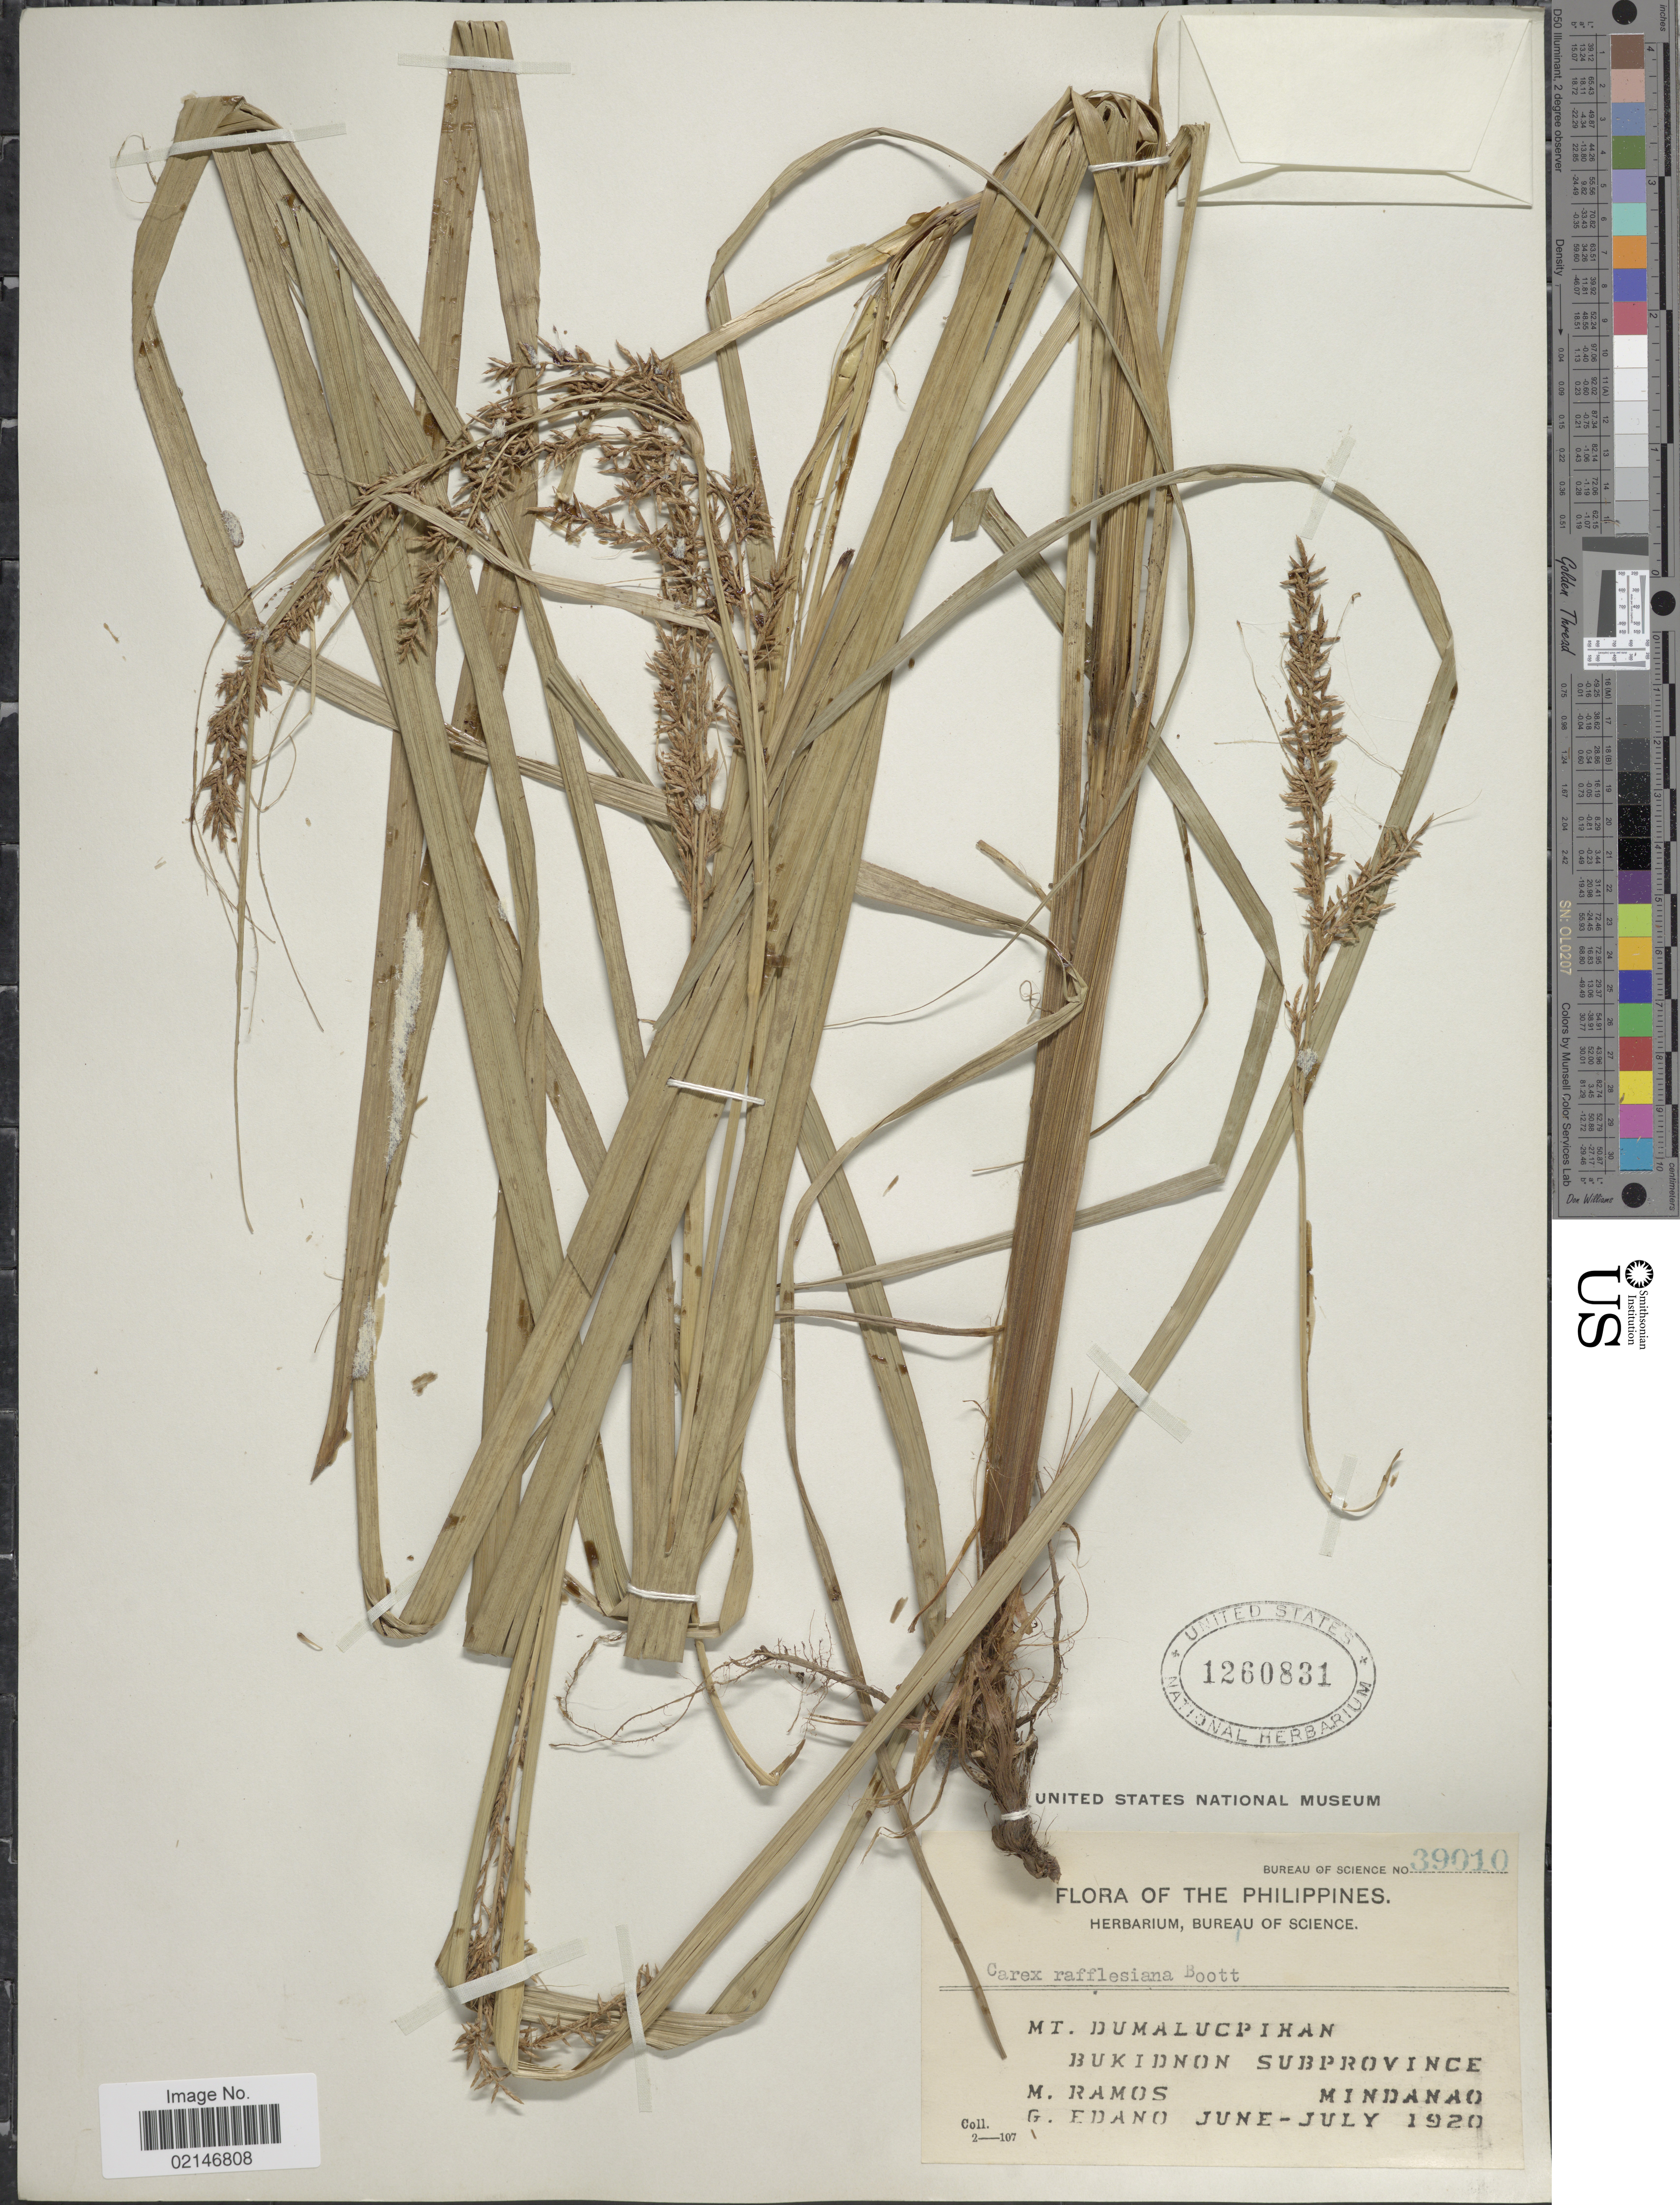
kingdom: Plantae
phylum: Tracheophyta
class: Liliopsida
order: Poales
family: Cyperaceae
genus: Carex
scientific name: Carex rafflesiana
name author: Boott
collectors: M. Ramos & G. Edaño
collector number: Bureau Of Science 39010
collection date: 1920-06/1920-07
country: Philippines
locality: Mt. Dumalucpihan, Bukidnon Subprovince, Mindanao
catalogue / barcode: US 1260831